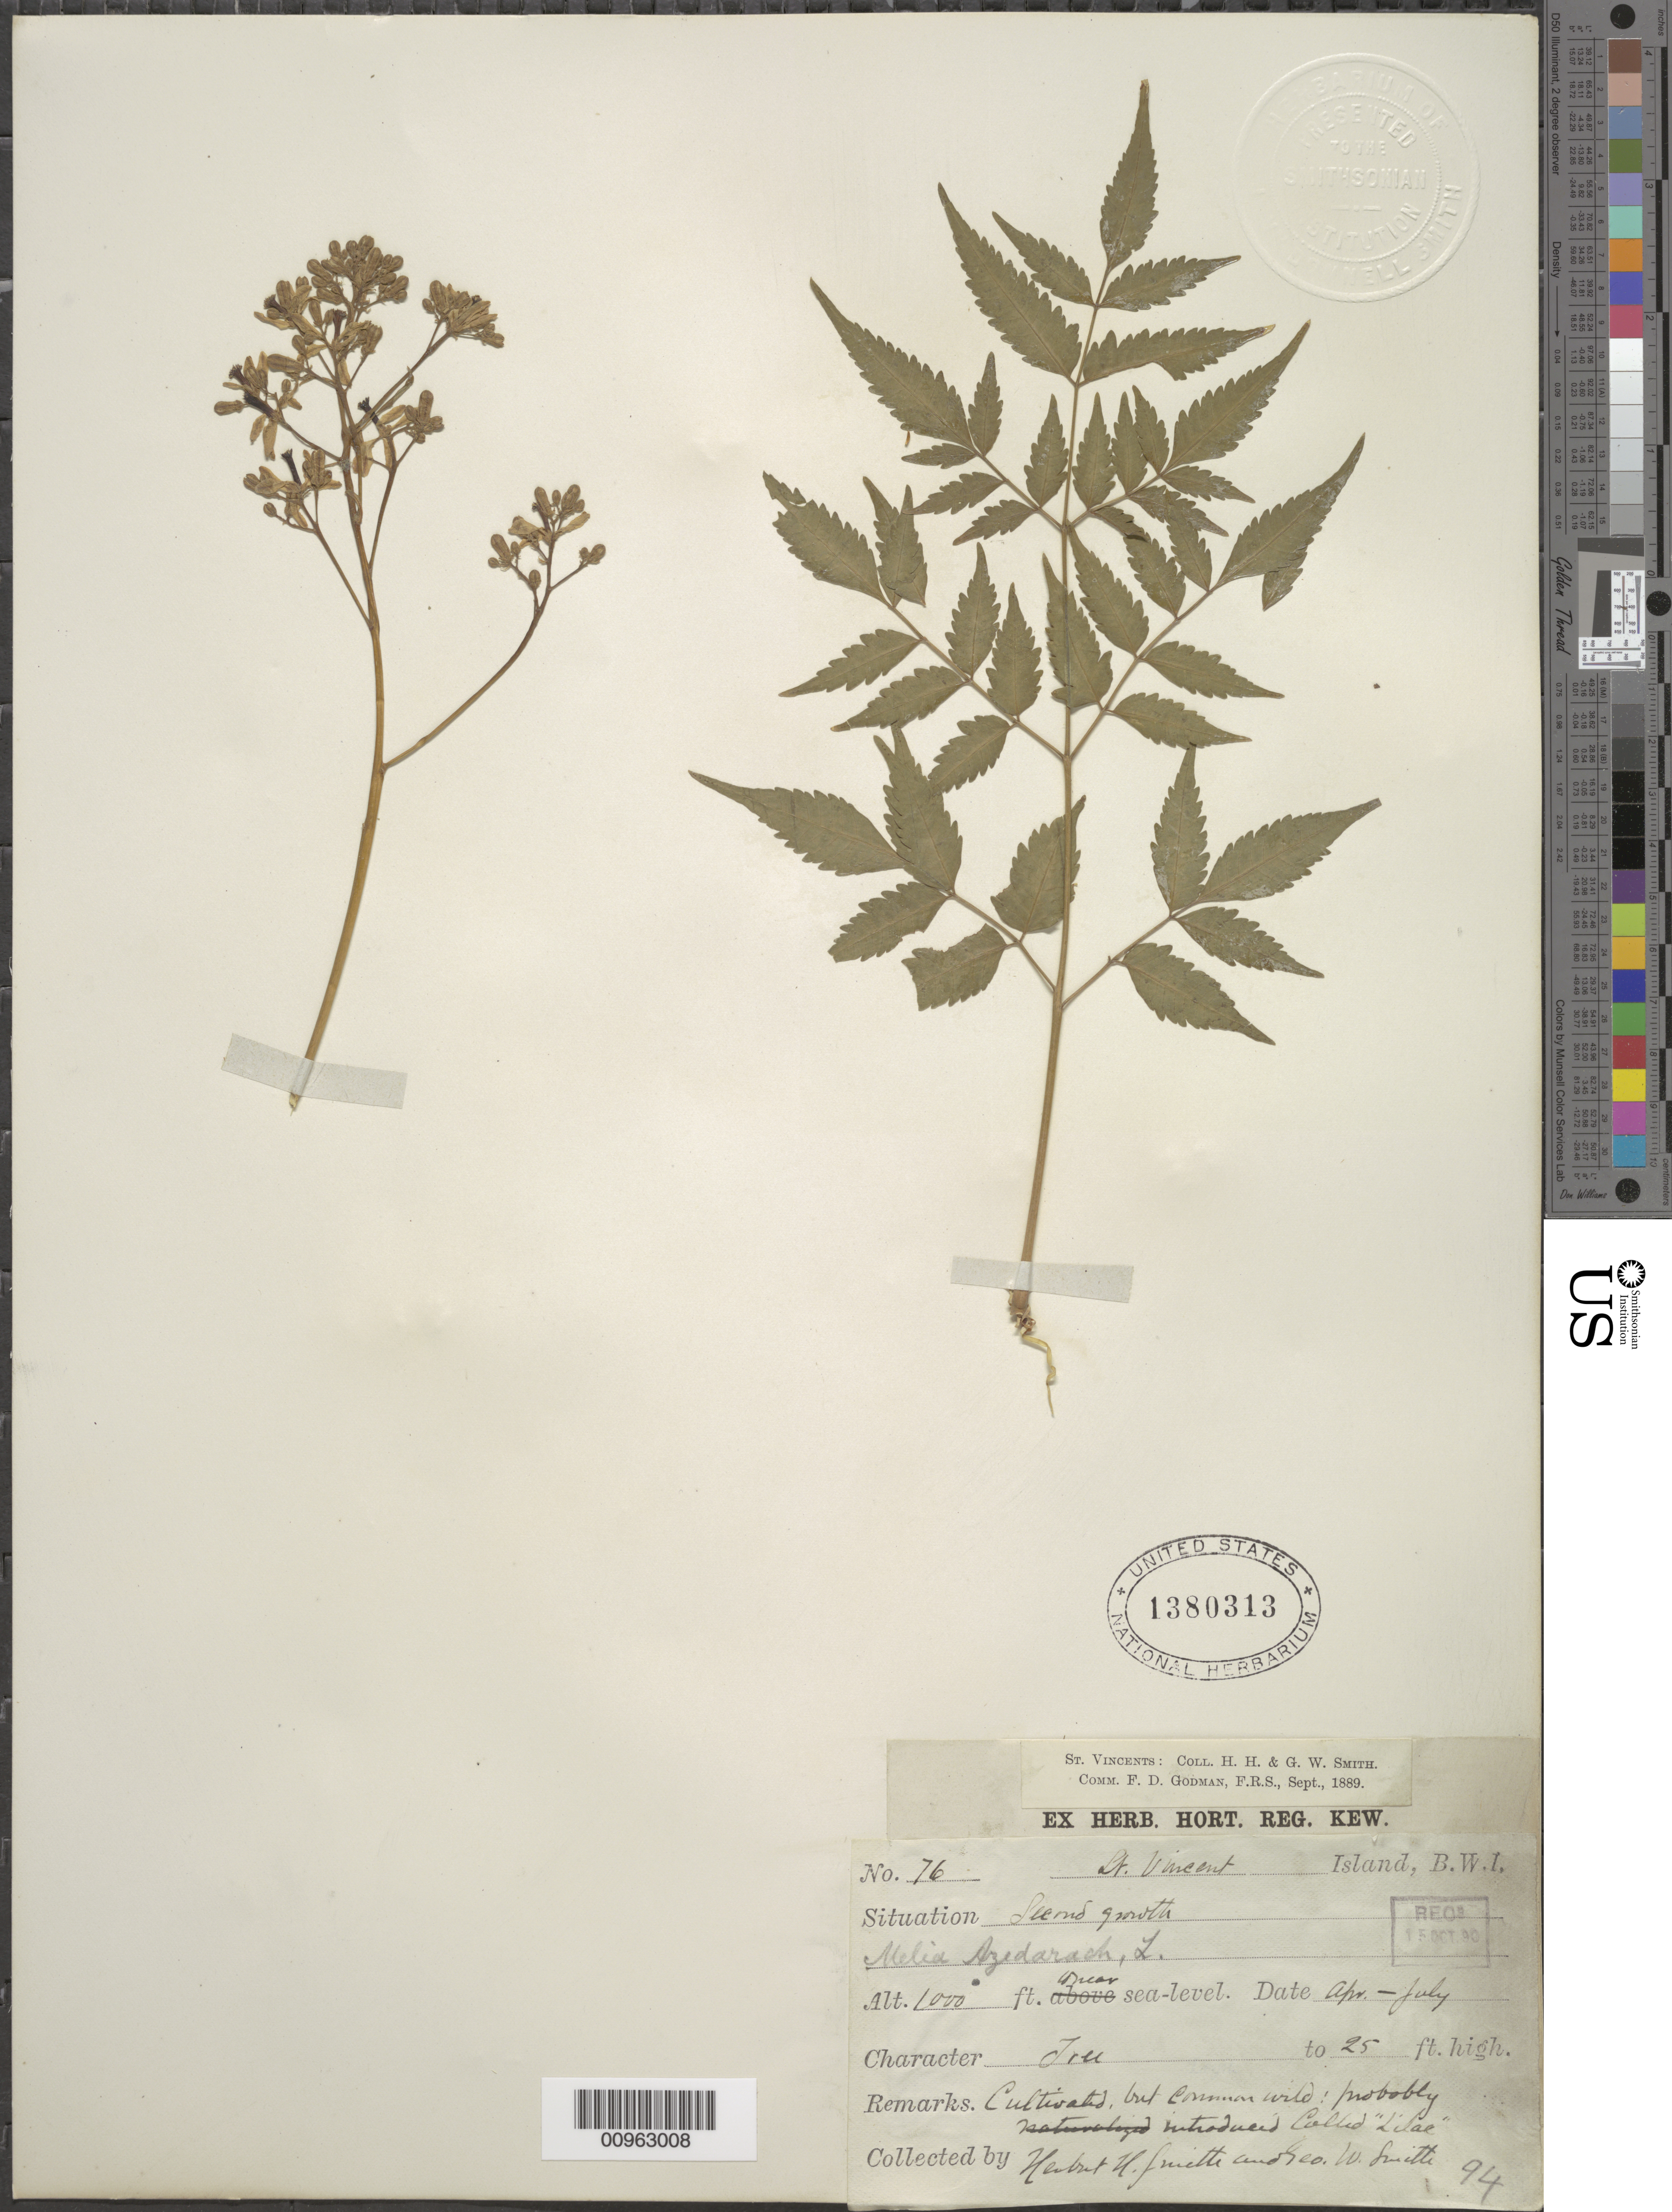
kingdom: Plantae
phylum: Tracheophyta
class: Magnoliopsida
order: Sapindales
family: Meliaceae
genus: Melia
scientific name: Melia azedarach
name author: L.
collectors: H. H. Smith & G. Smith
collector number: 76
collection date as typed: Apr 1889 to -- Jul 1889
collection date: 1889-04/1889-07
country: St. Vincent - Grenadines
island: St. Vincent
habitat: Second growth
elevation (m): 305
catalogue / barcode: US 1380313